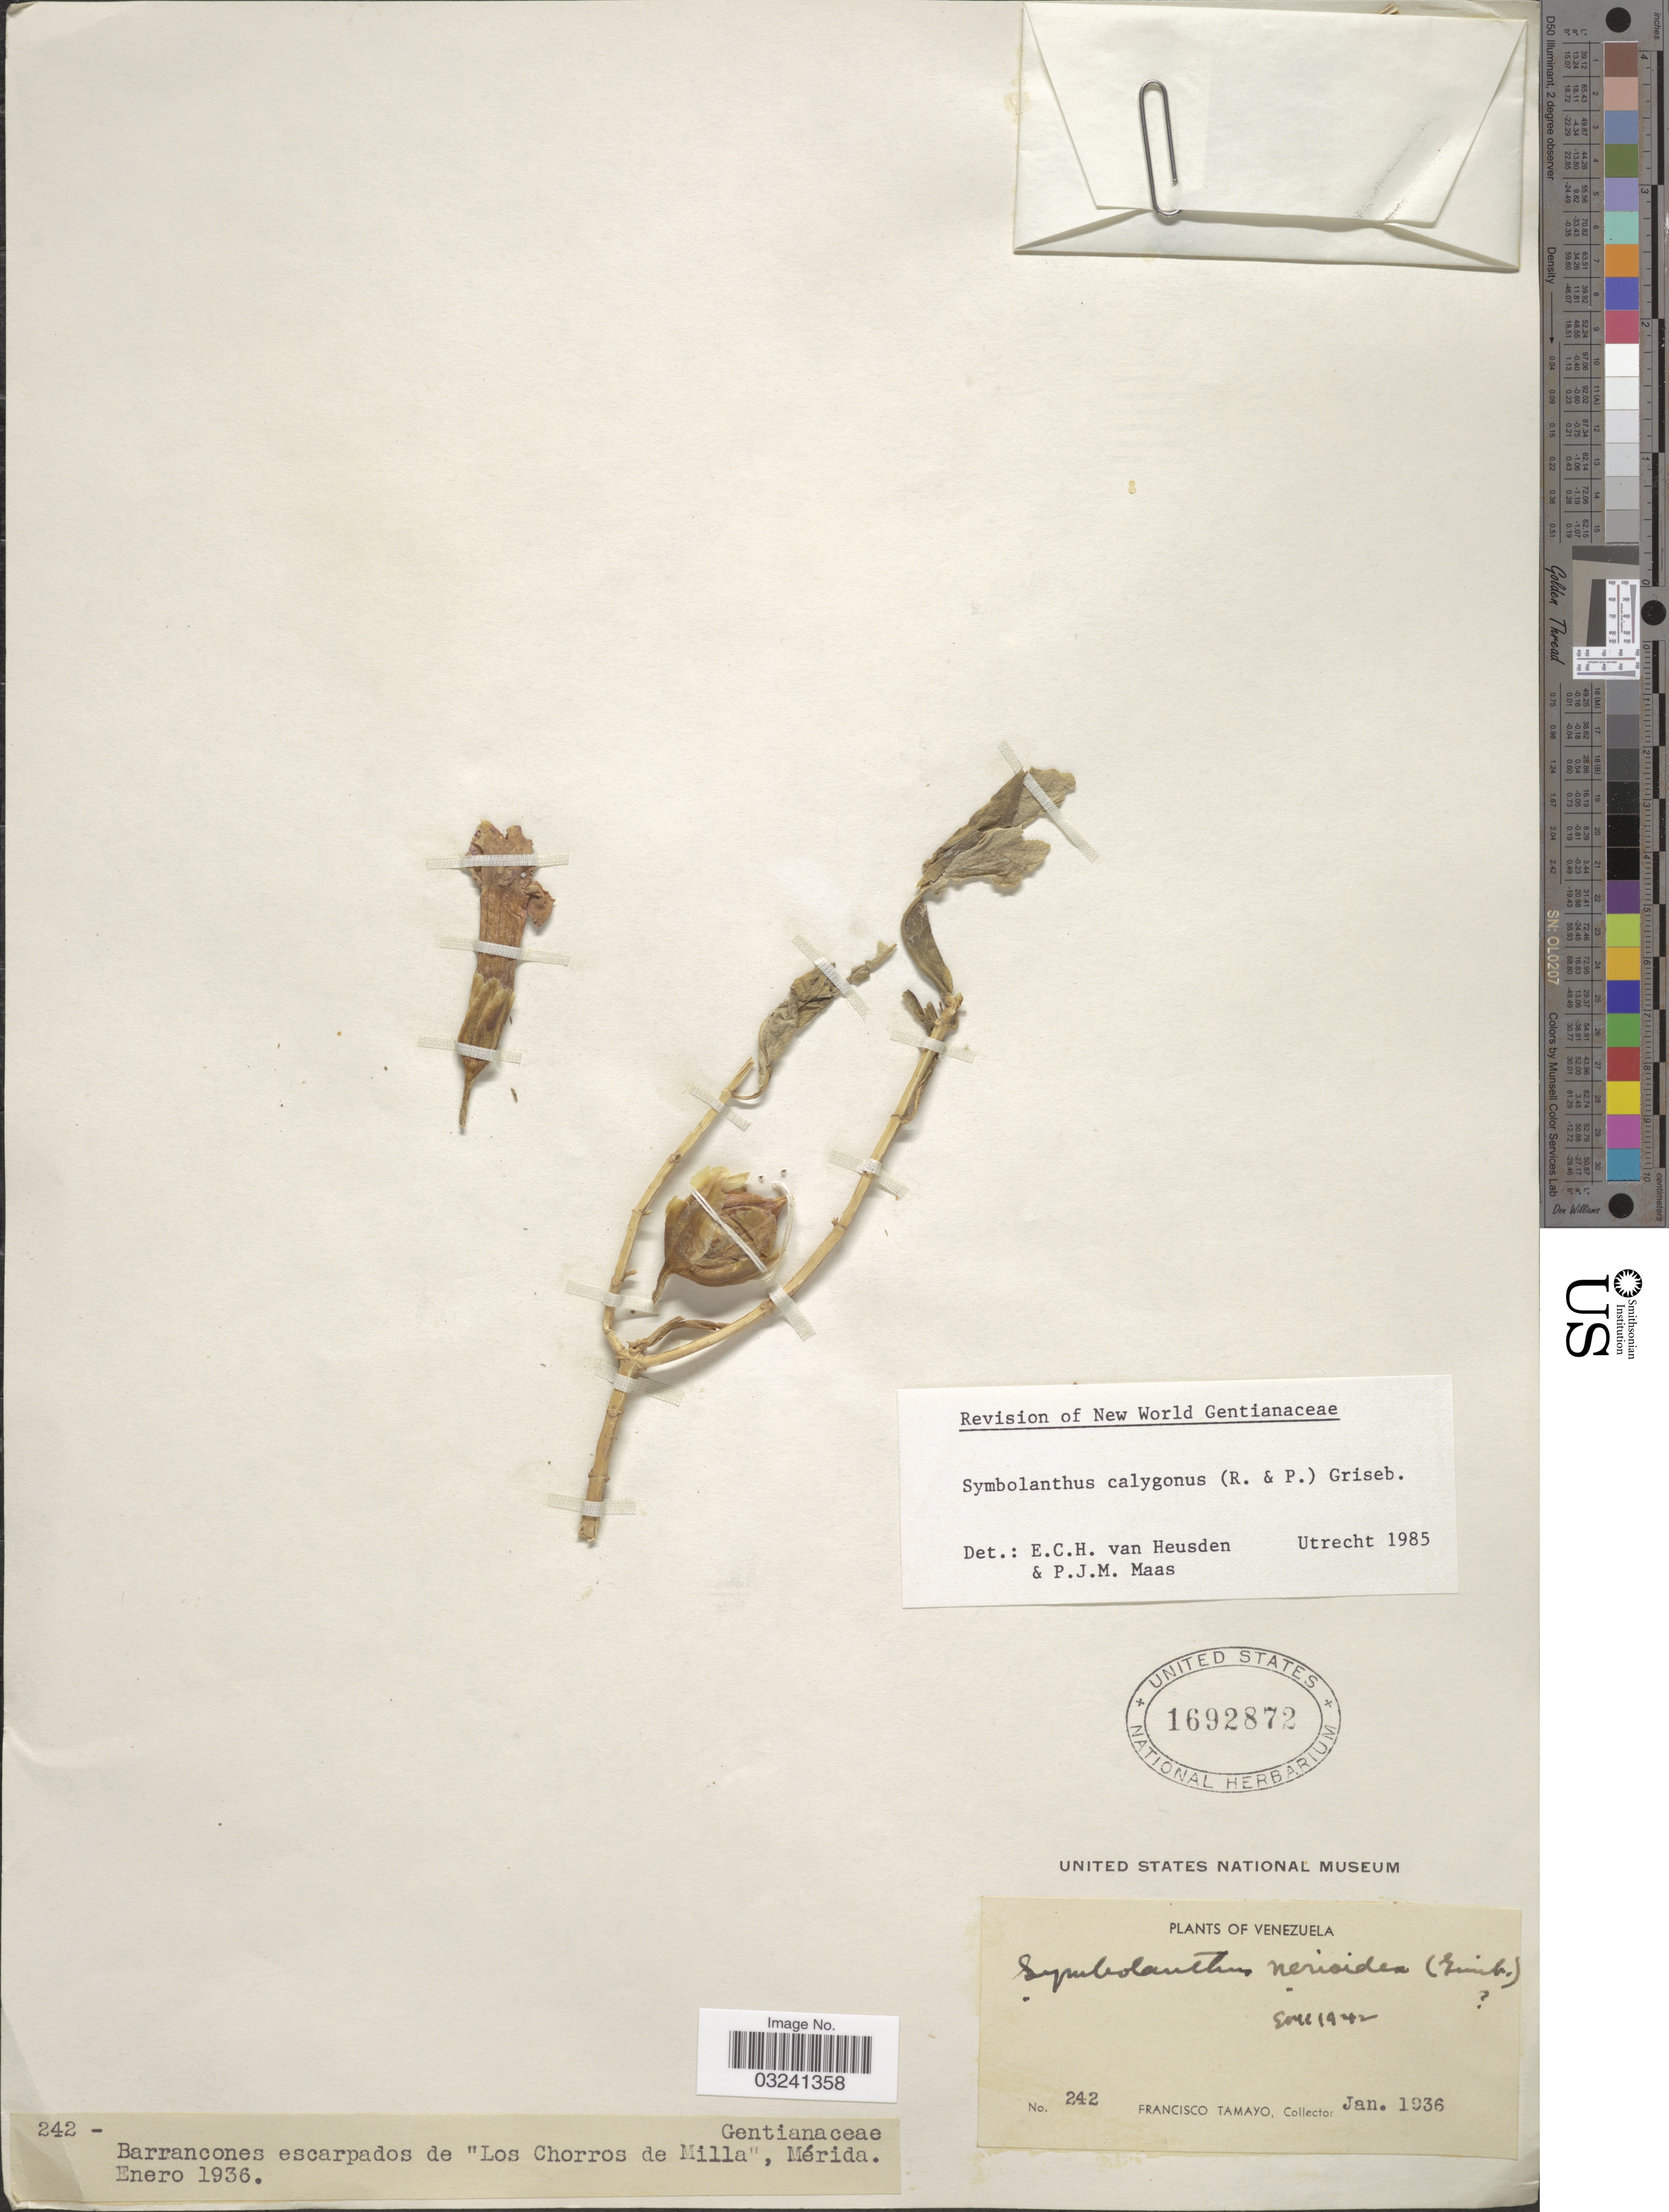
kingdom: Plantae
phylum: Tracheophyta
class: Magnoliopsida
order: Gentianales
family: Gentianaceae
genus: Symbolanthus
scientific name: Symbolanthus calygonus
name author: (Ruiz & Pav.) Griseb. ex Gilg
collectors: F. Tamayo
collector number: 242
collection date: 1936-01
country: Venezuela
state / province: Mérida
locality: Barrancones escarpados de "Los Chorros de Milla".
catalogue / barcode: US 1692872